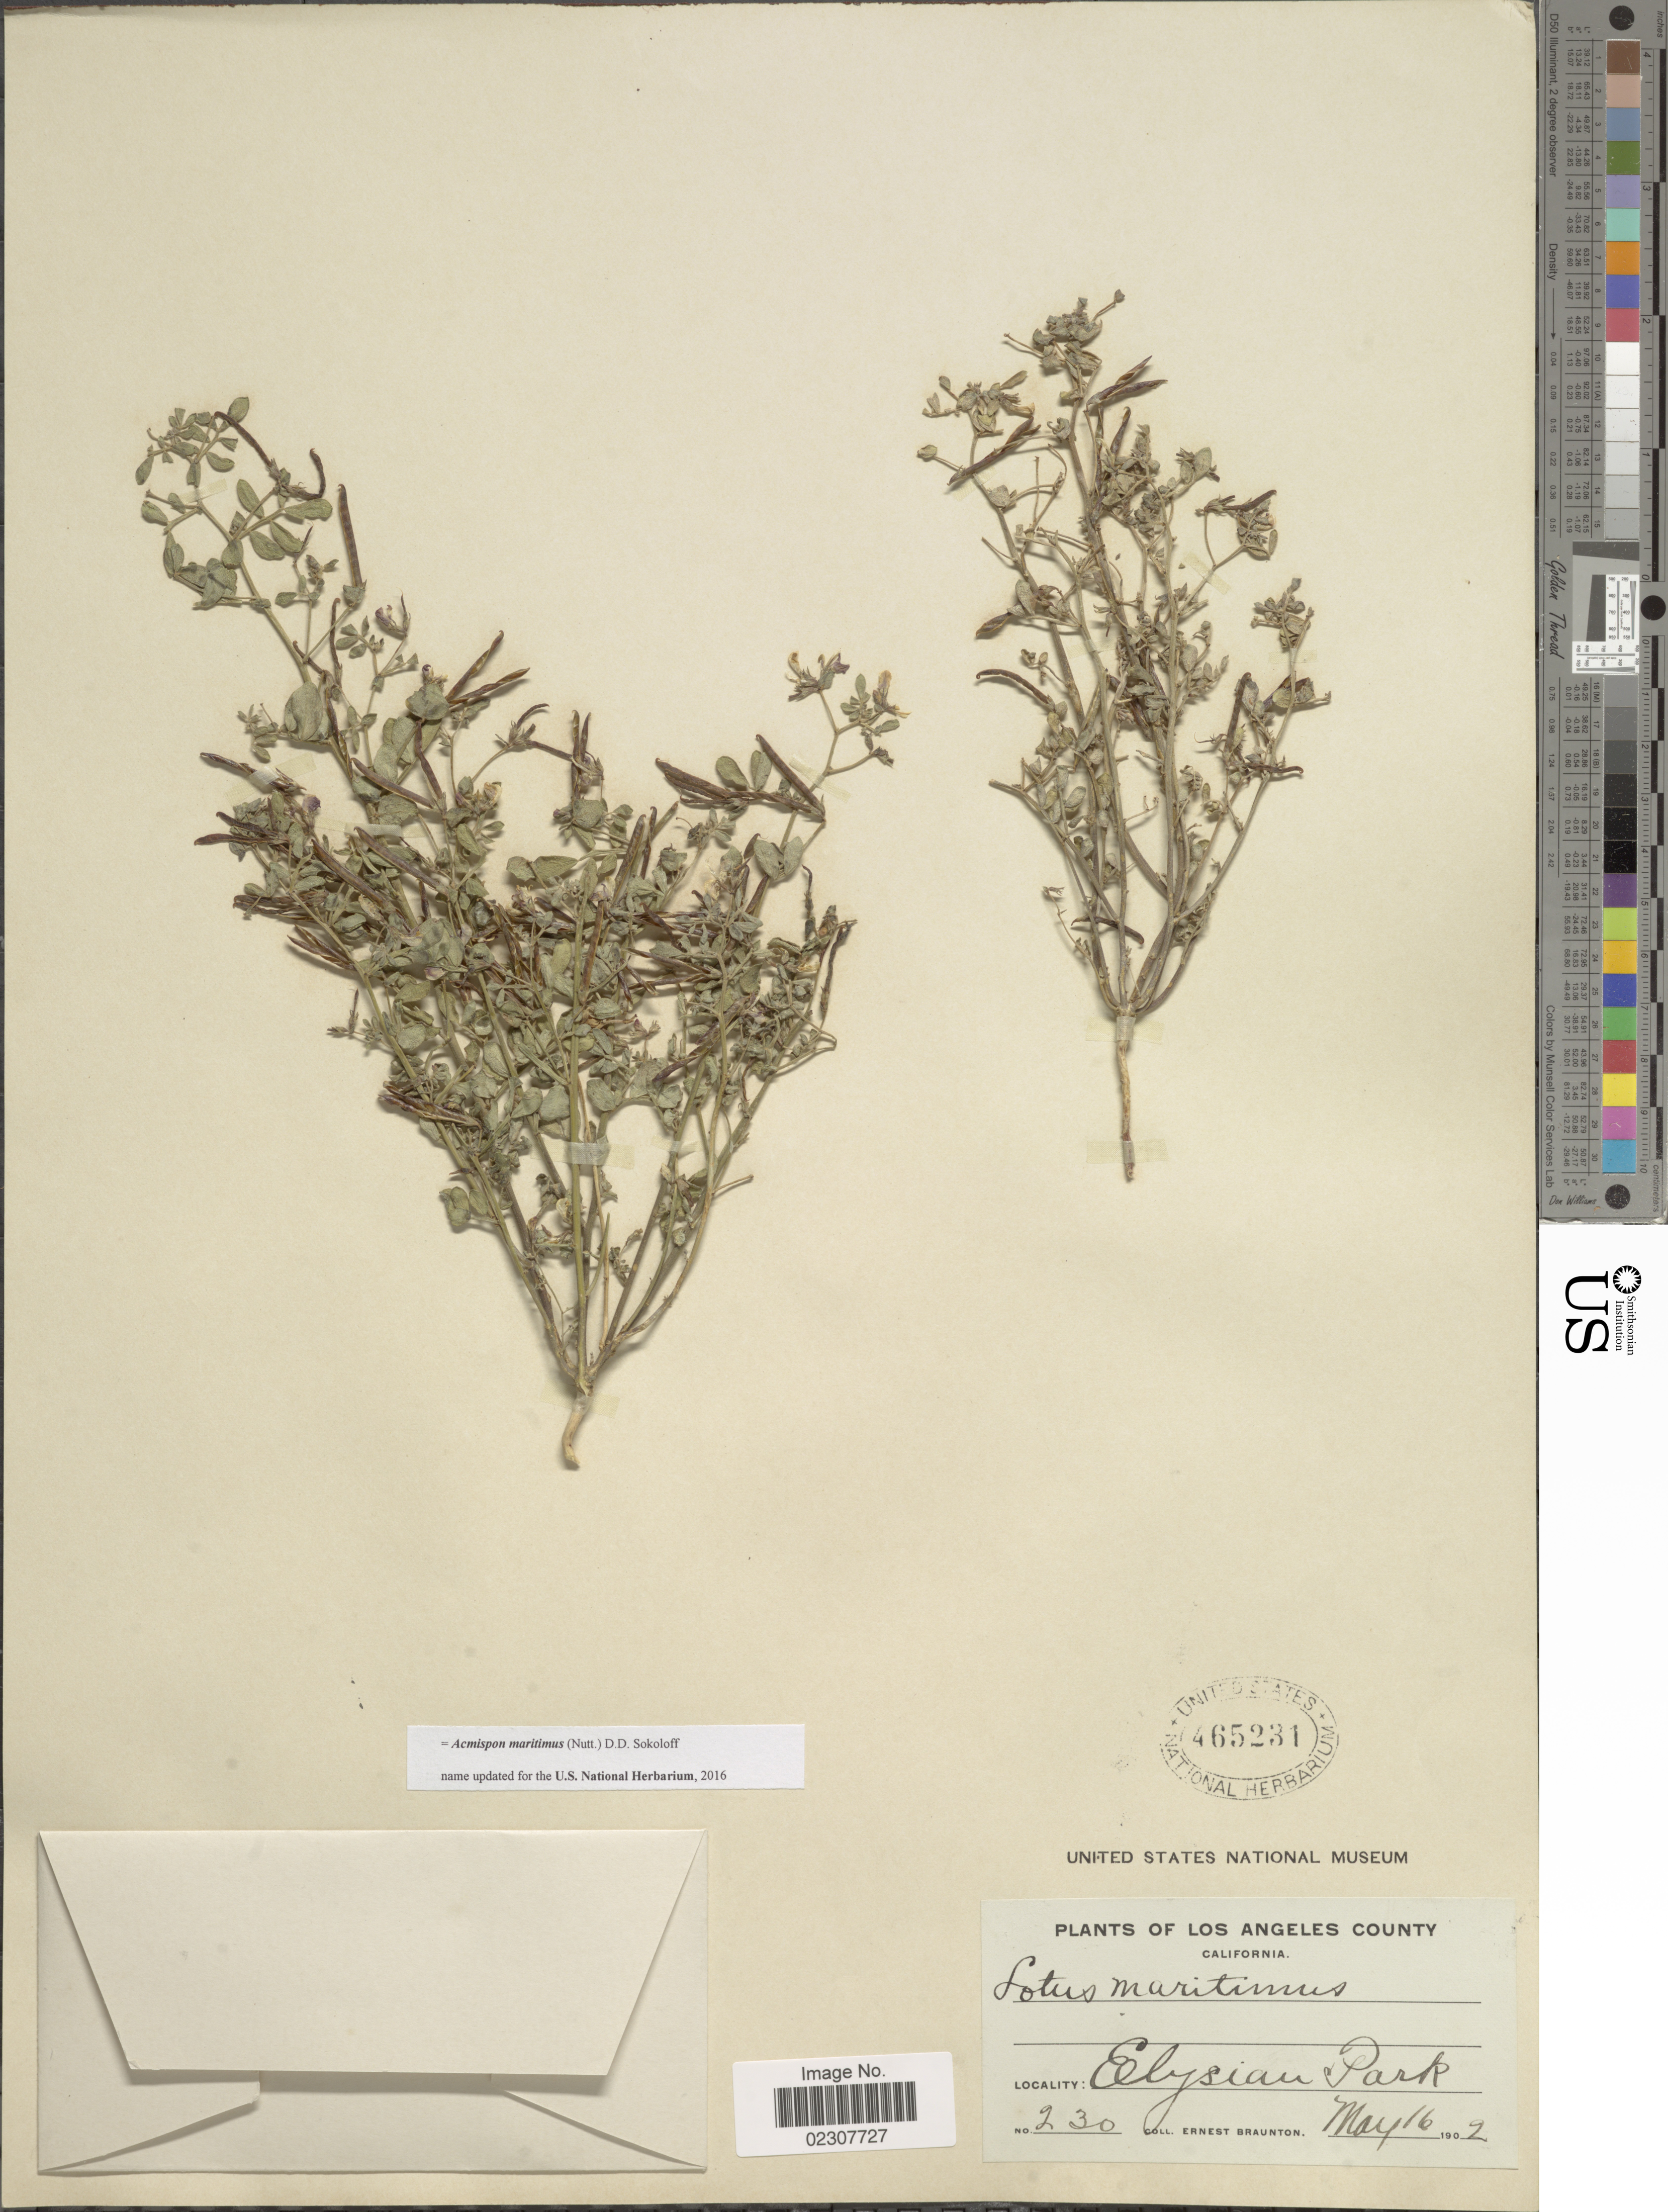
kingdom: Plantae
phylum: Tracheophyta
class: Magnoliopsida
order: Fabales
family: Fabaceae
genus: Acmispon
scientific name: Acmispon maritimus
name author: (Nutt.) D.D. Sokoloff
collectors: E. Braunton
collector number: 230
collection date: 1902-05-16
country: United States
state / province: California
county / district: Los Angeles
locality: Los Angeles County, Elysian Park.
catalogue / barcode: US 465231